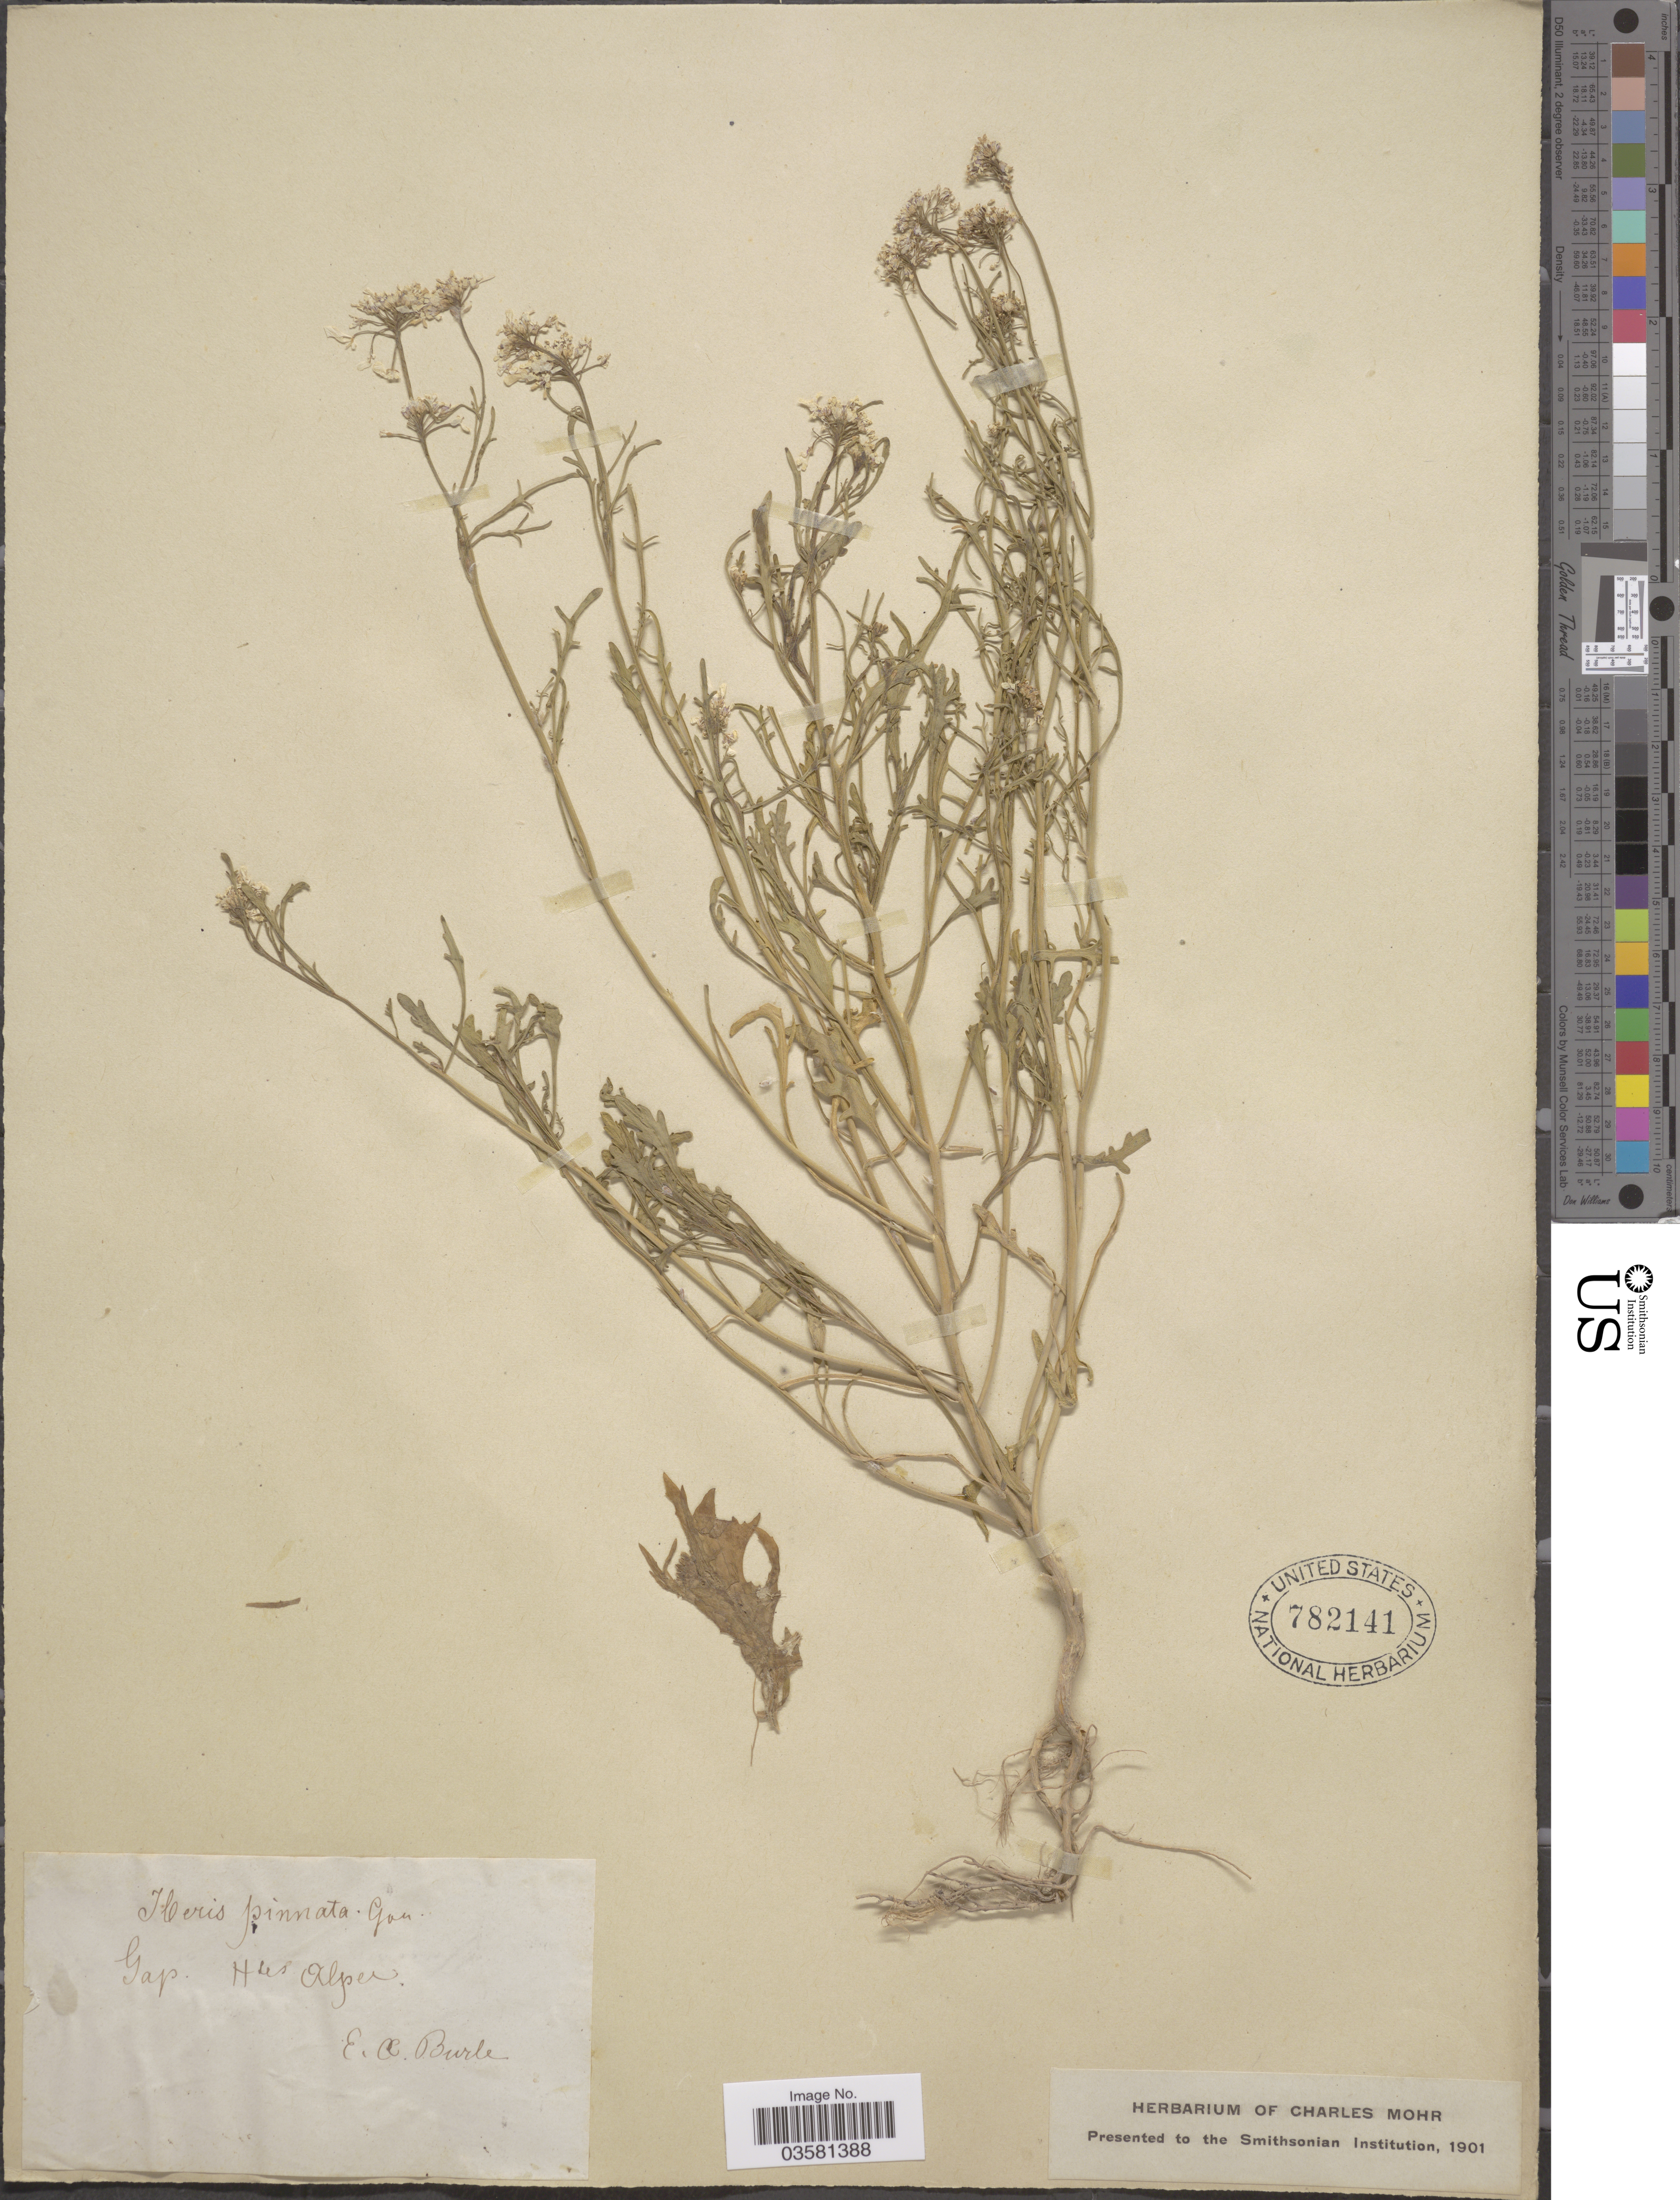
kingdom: Plantae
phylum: Tracheophyta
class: Magnoliopsida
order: Brassicales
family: Brassicaceae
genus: Iberis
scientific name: Iberis pinnata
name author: L.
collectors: E. Burle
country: France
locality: Gap. Htes Alpes.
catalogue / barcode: US 782141